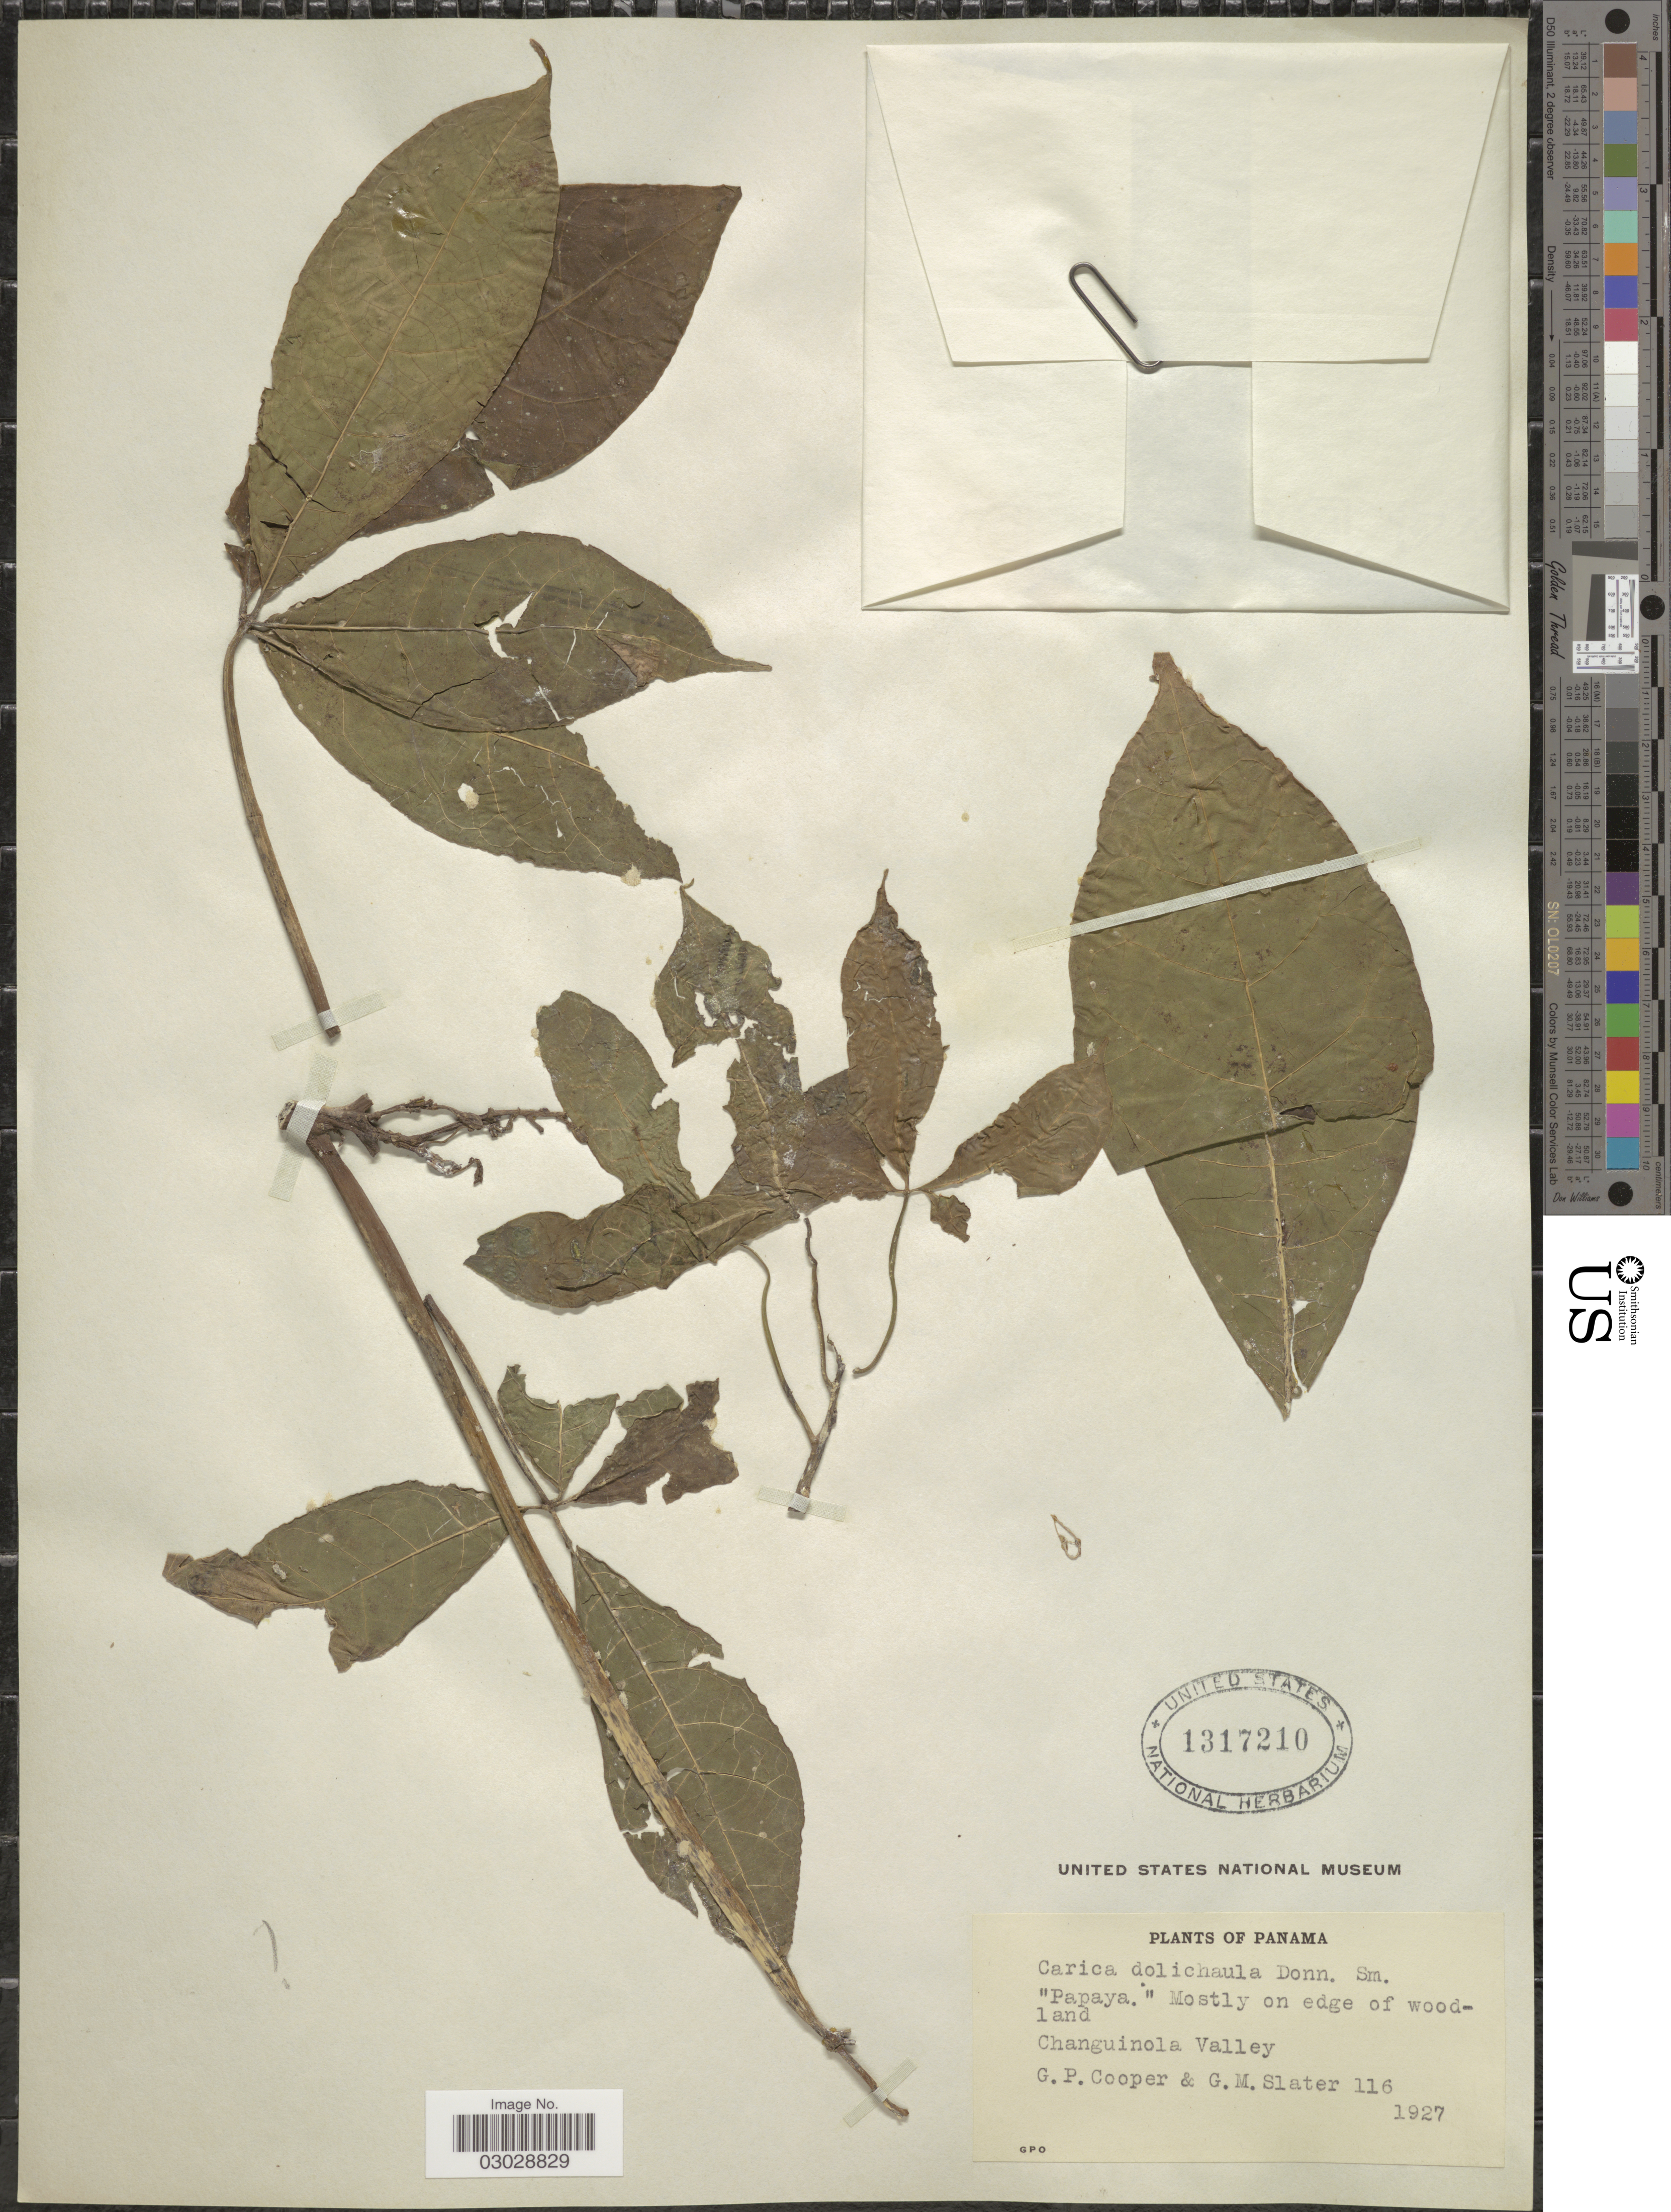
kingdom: Plantae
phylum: Tracheophyta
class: Magnoliopsida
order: Brassicales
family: Caricaceae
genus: Jacaratia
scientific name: Jacaratia dolichaula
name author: (Donn. Sm.) Woodson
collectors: G. Cooper & G. Slater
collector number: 116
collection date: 1927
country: Panama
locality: Changuinola Valley.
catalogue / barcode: US 1317210